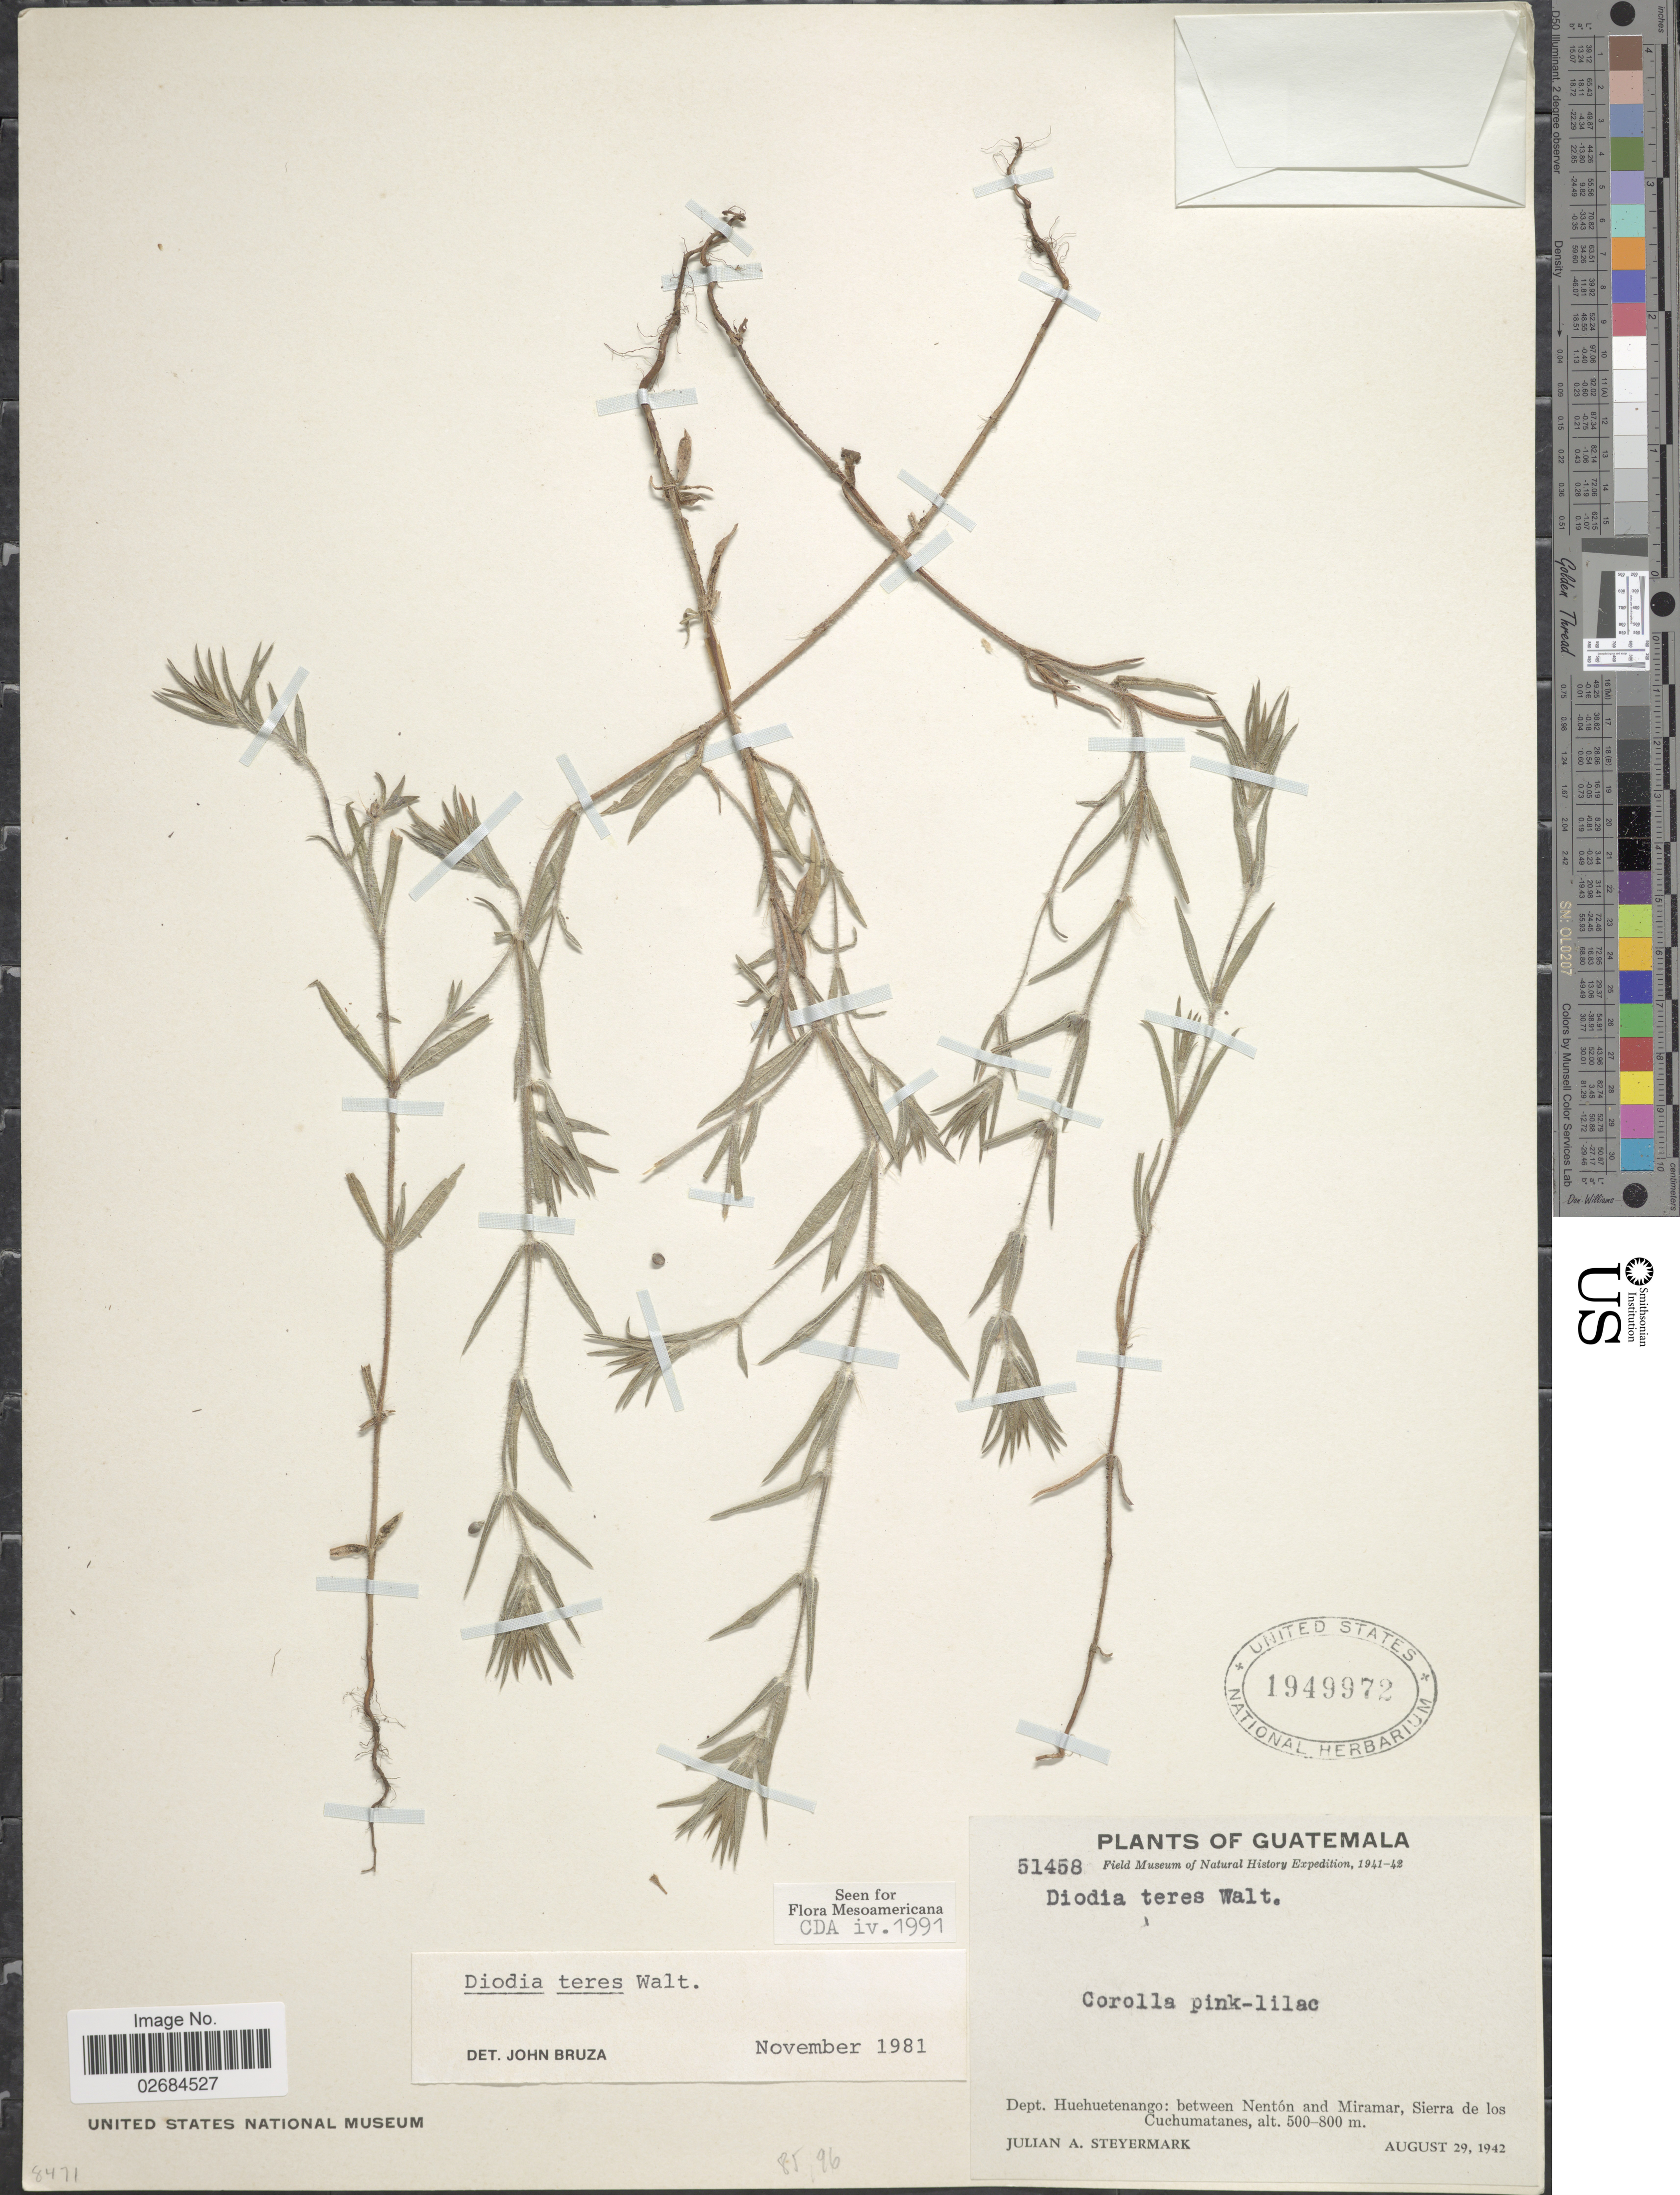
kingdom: Plantae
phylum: Tracheophyta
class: Magnoliopsida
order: Gentianales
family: Rubiaceae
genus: Diodia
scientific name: Diodia teres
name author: Walter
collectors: J. Steyermark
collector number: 51458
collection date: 1942-08-29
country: Guatemala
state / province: Huehuetenango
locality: Between Nentón and Miramar, Sierra de los Cuchumatanes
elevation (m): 500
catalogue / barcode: US 1949972